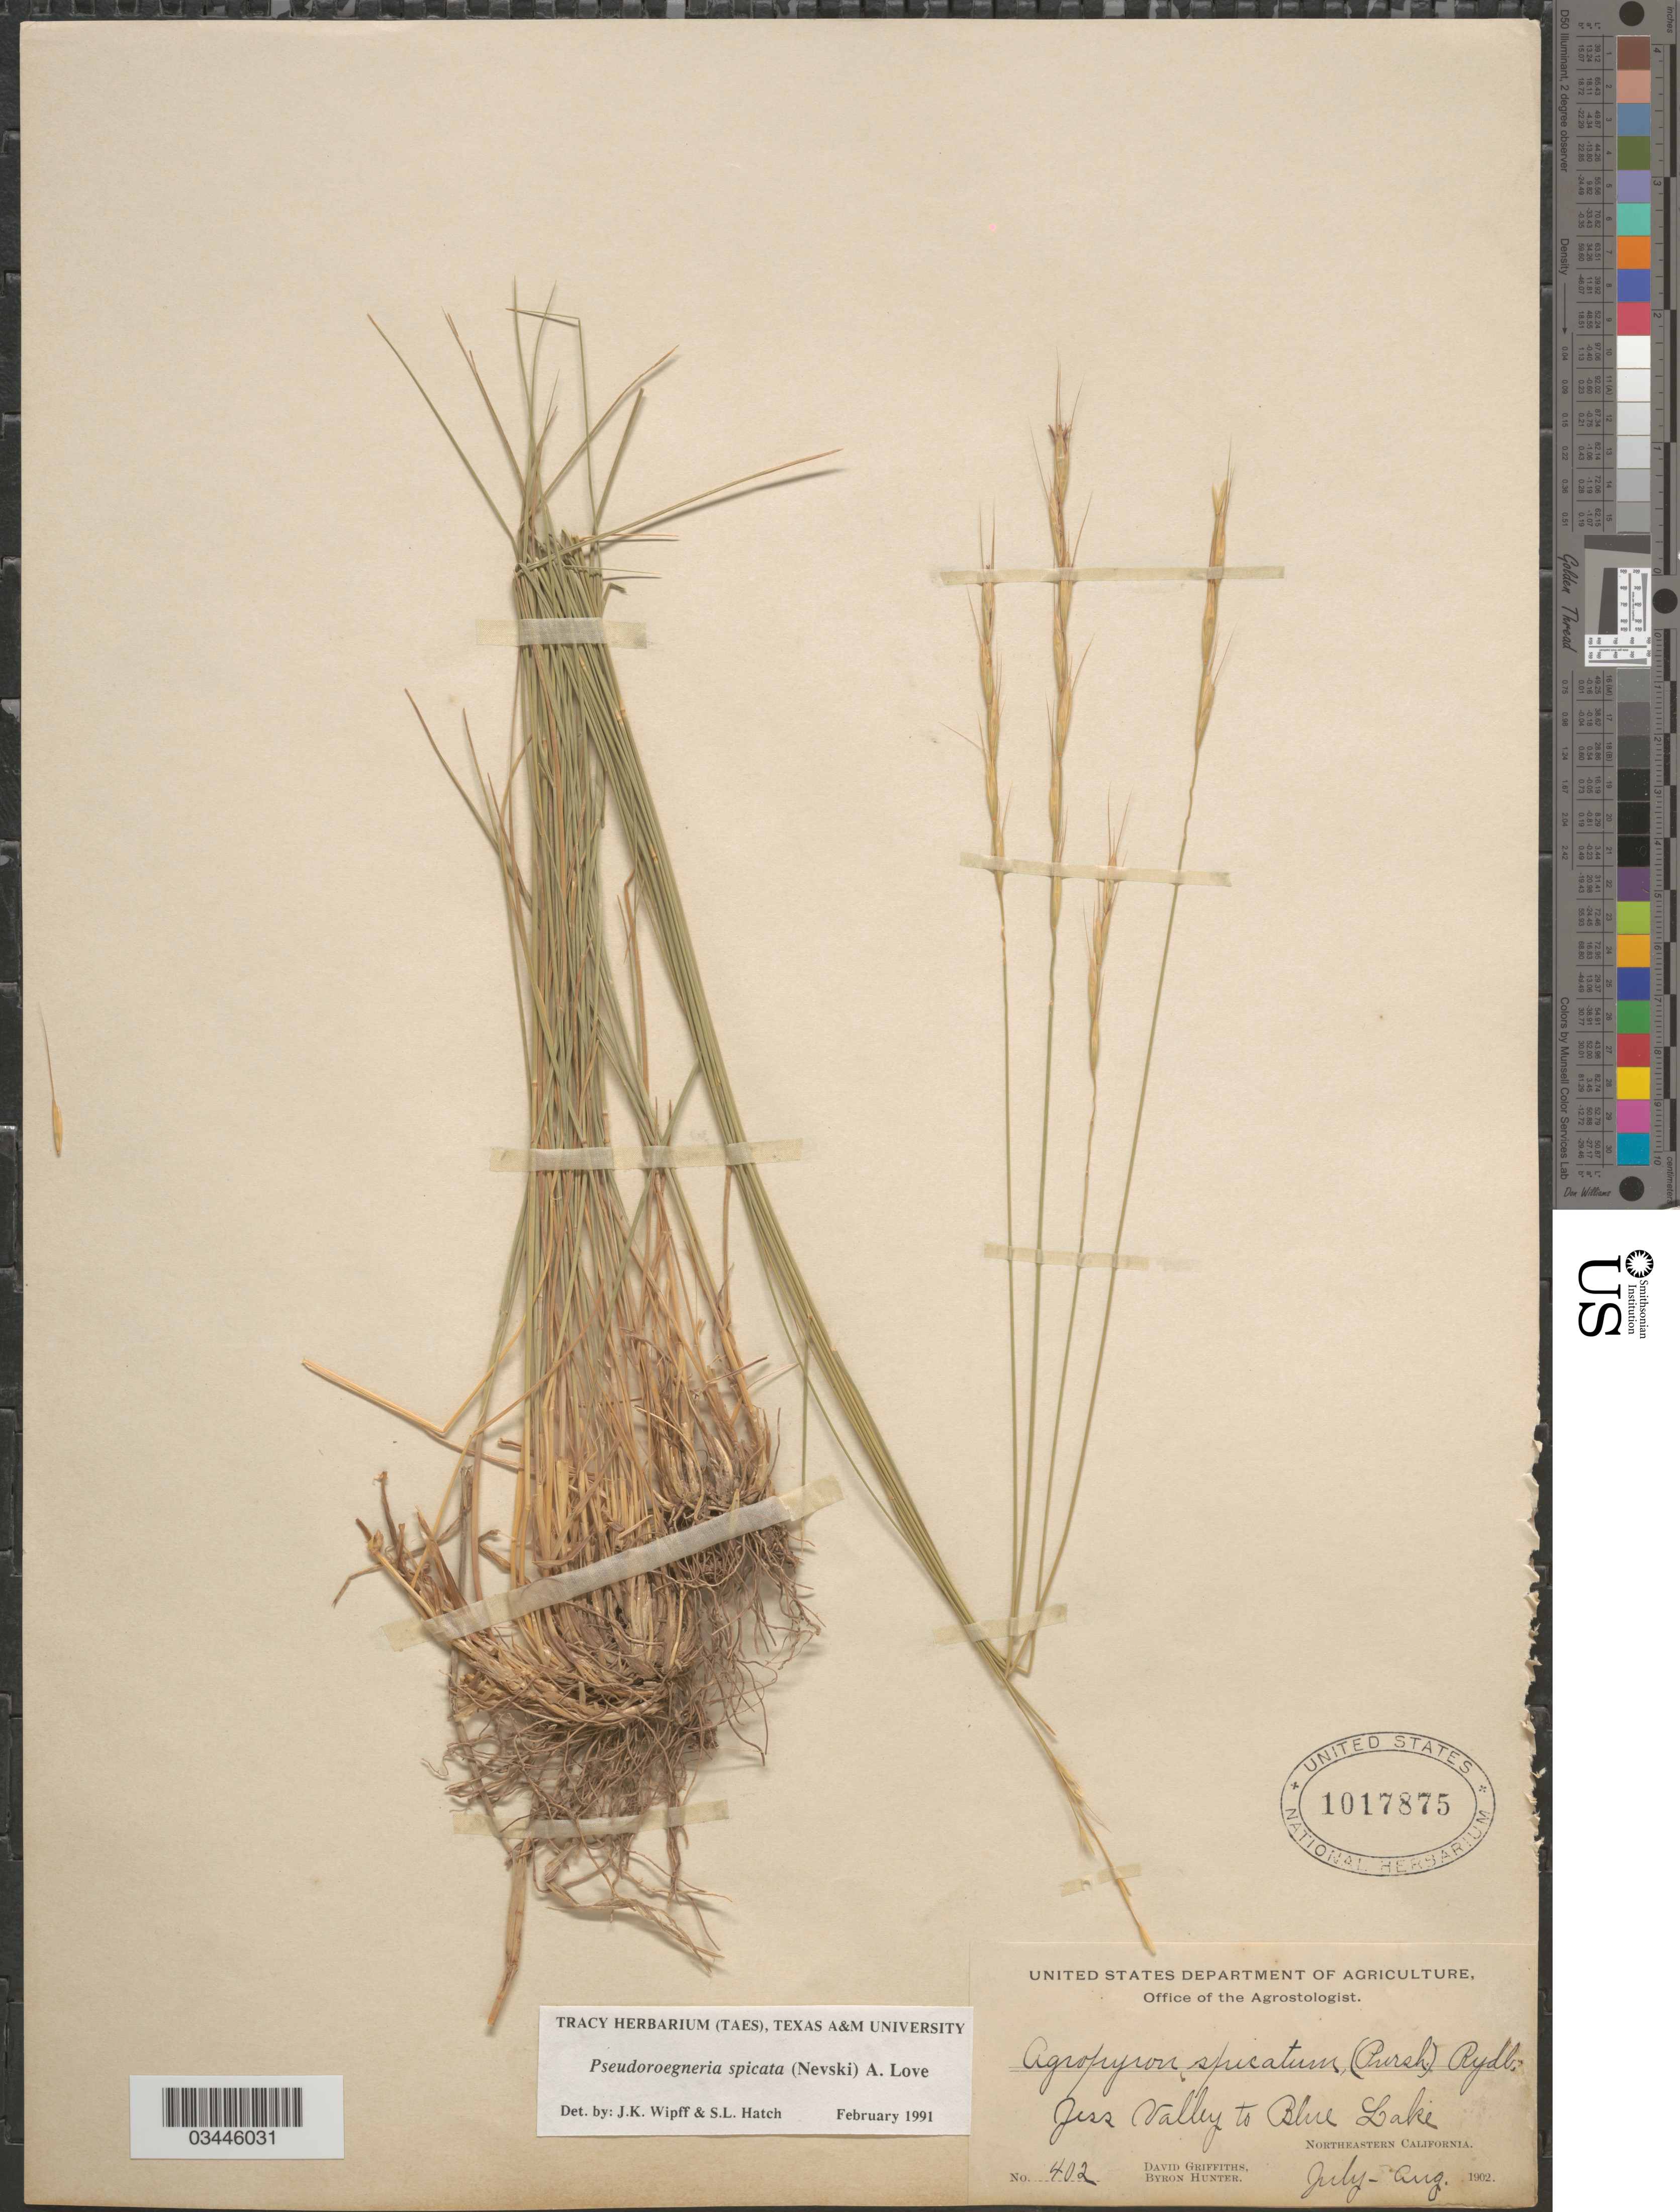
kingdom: Plantae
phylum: Tracheophyta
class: Liliopsida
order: Poales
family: Poaceae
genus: Pseudoroegneria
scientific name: Pseudoroegneria spicata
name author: (Pursh) Á. Löve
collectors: D. Griffiths & B. Hunter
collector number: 402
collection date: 1902-07/1902-08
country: United States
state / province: California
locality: Jess Valley to Blue Lake. Northeastern California.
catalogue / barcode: US 1017875